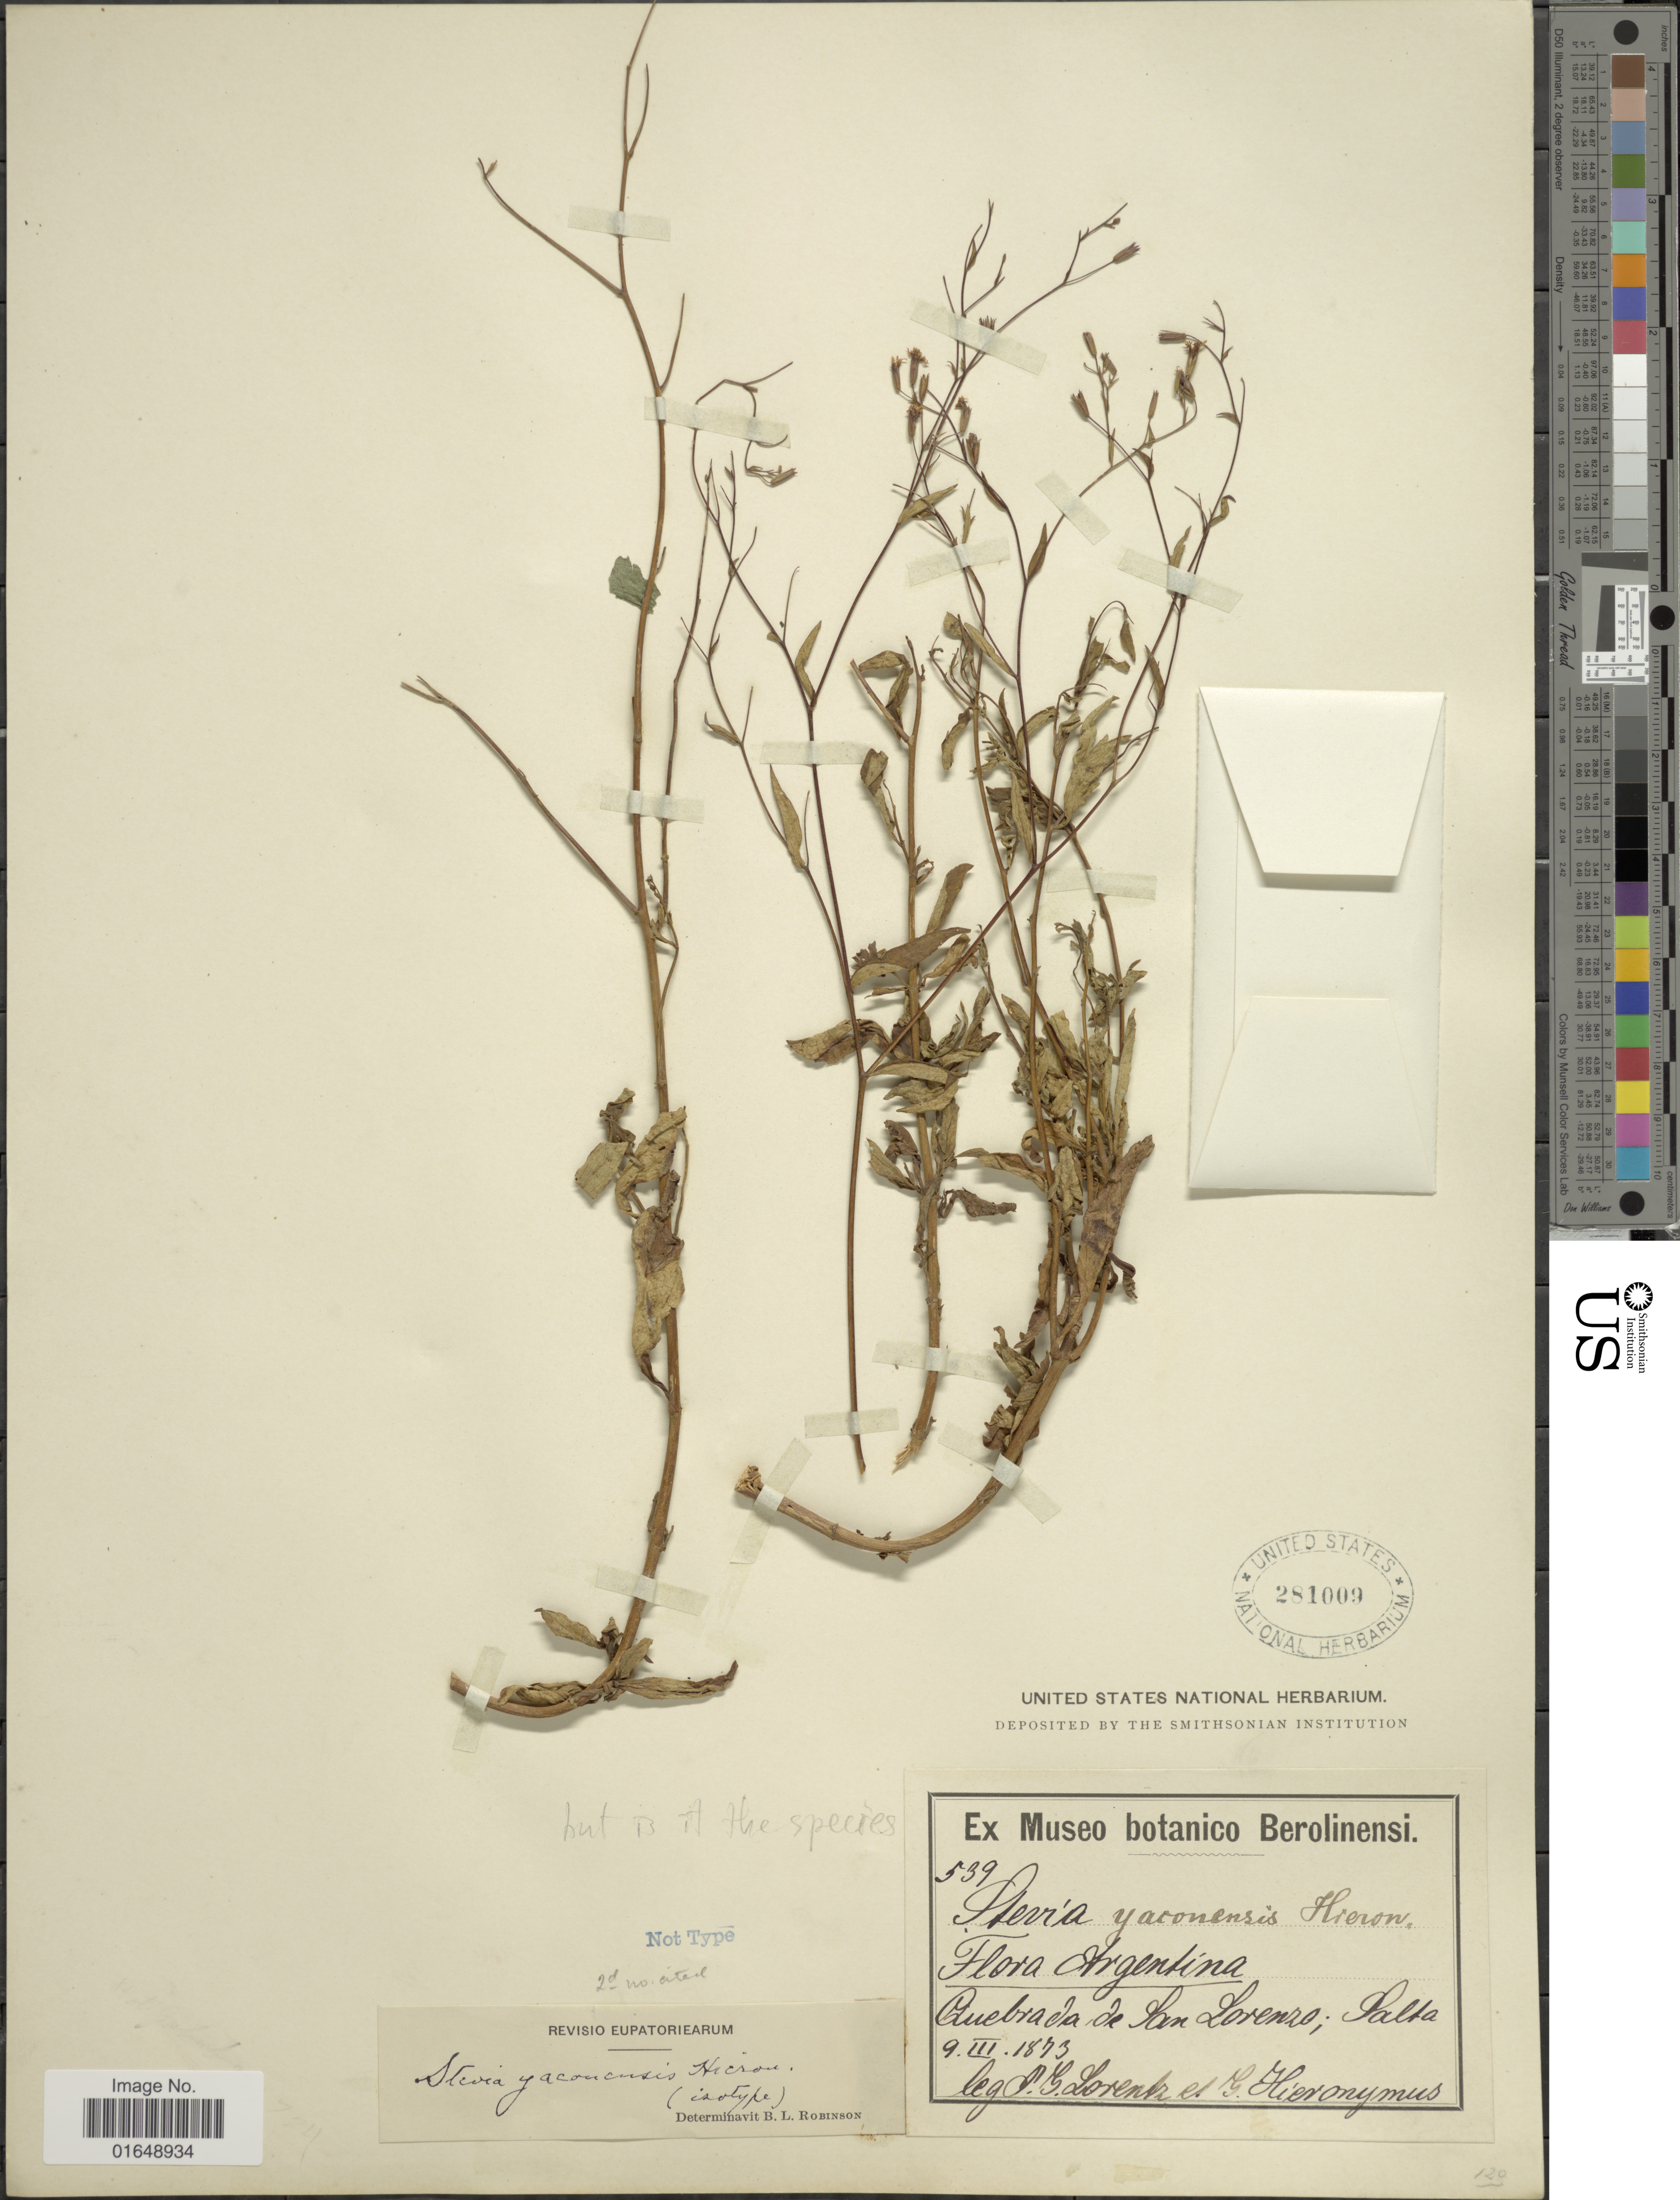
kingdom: Plantae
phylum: Tracheophyta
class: Magnoliopsida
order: Asterales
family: Asteraceae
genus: Stevia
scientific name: Stevia yaconensis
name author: Hieron.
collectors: P. G. Lorentz & G. H. Hieronymus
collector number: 539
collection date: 1873-03-09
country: Argentina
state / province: Salta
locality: Quebrada de San Lorenzo.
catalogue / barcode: US 281009